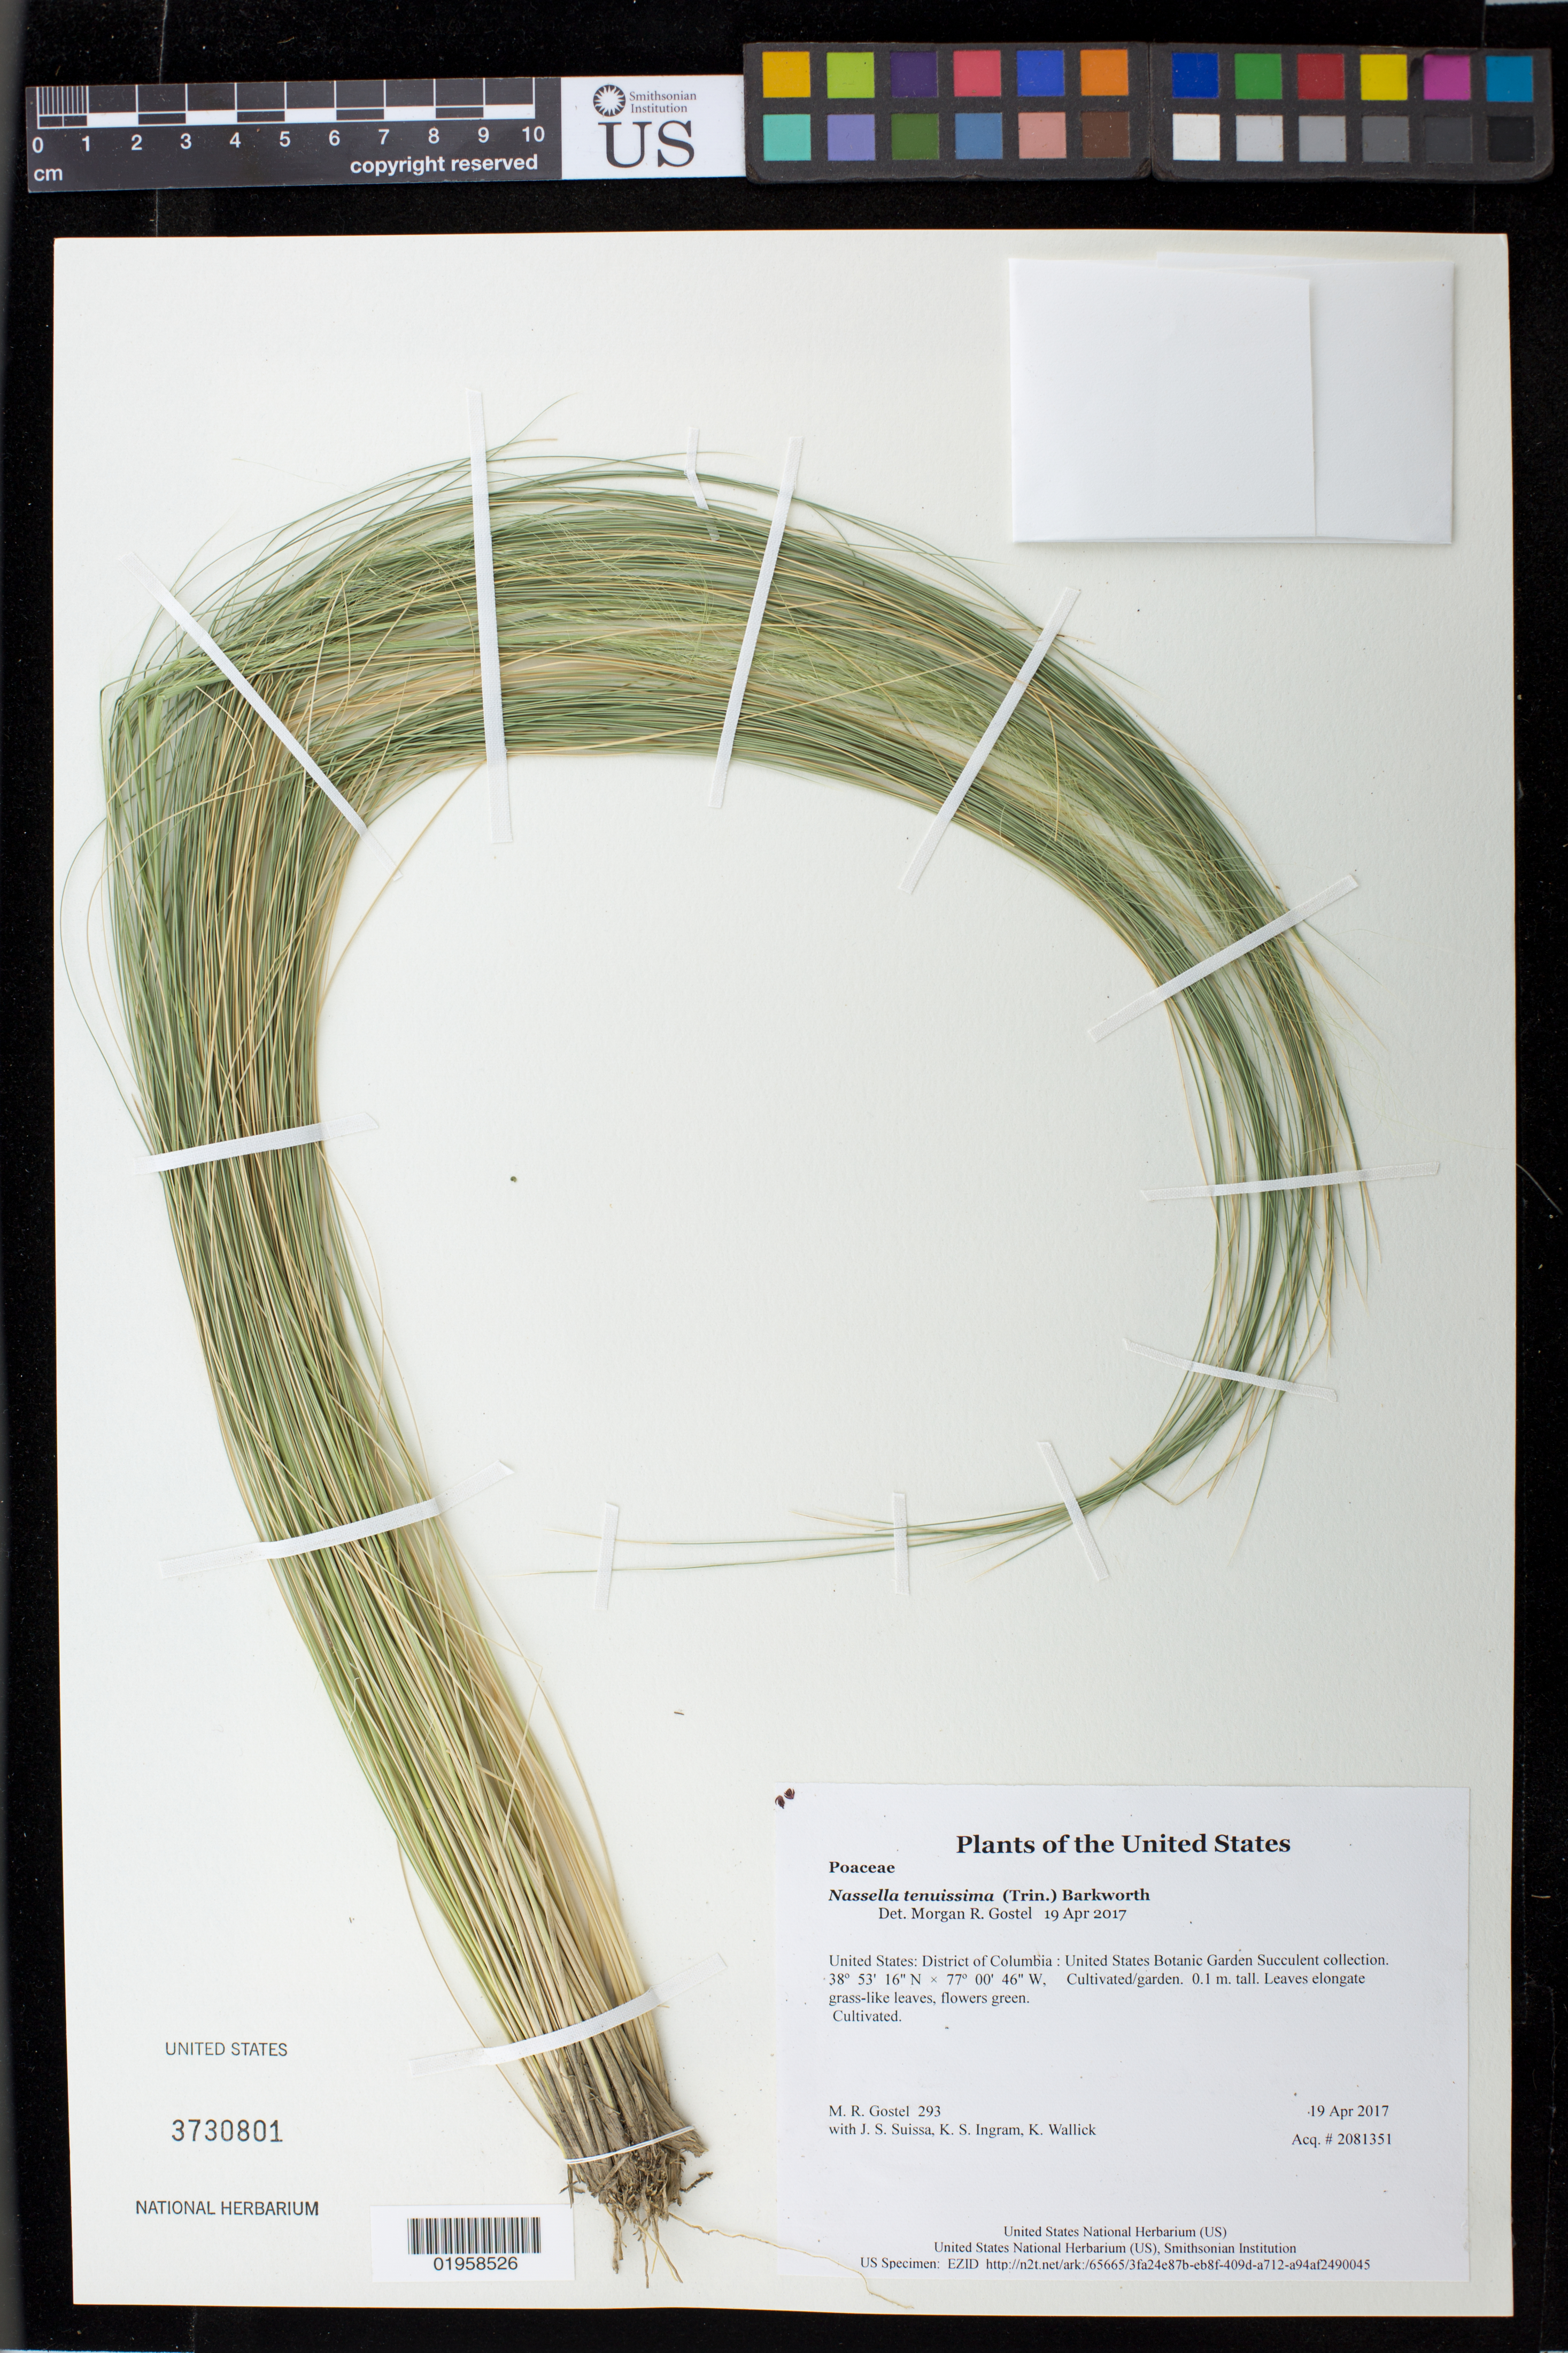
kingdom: Plantae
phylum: Tracheophyta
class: Liliopsida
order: Poales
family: Poaceae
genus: Nassella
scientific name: Nassella tenuissima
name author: (Trin.) Barkworth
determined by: Gostel, M. R.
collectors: M. R. Gostel, J. S. Suissa, K. S. Ingram & K. Wallick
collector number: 293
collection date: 2017-04-19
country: United States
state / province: District of Columbia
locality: United States Botanic Garden Succulent collection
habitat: Cultivated/garden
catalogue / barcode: US 3730801